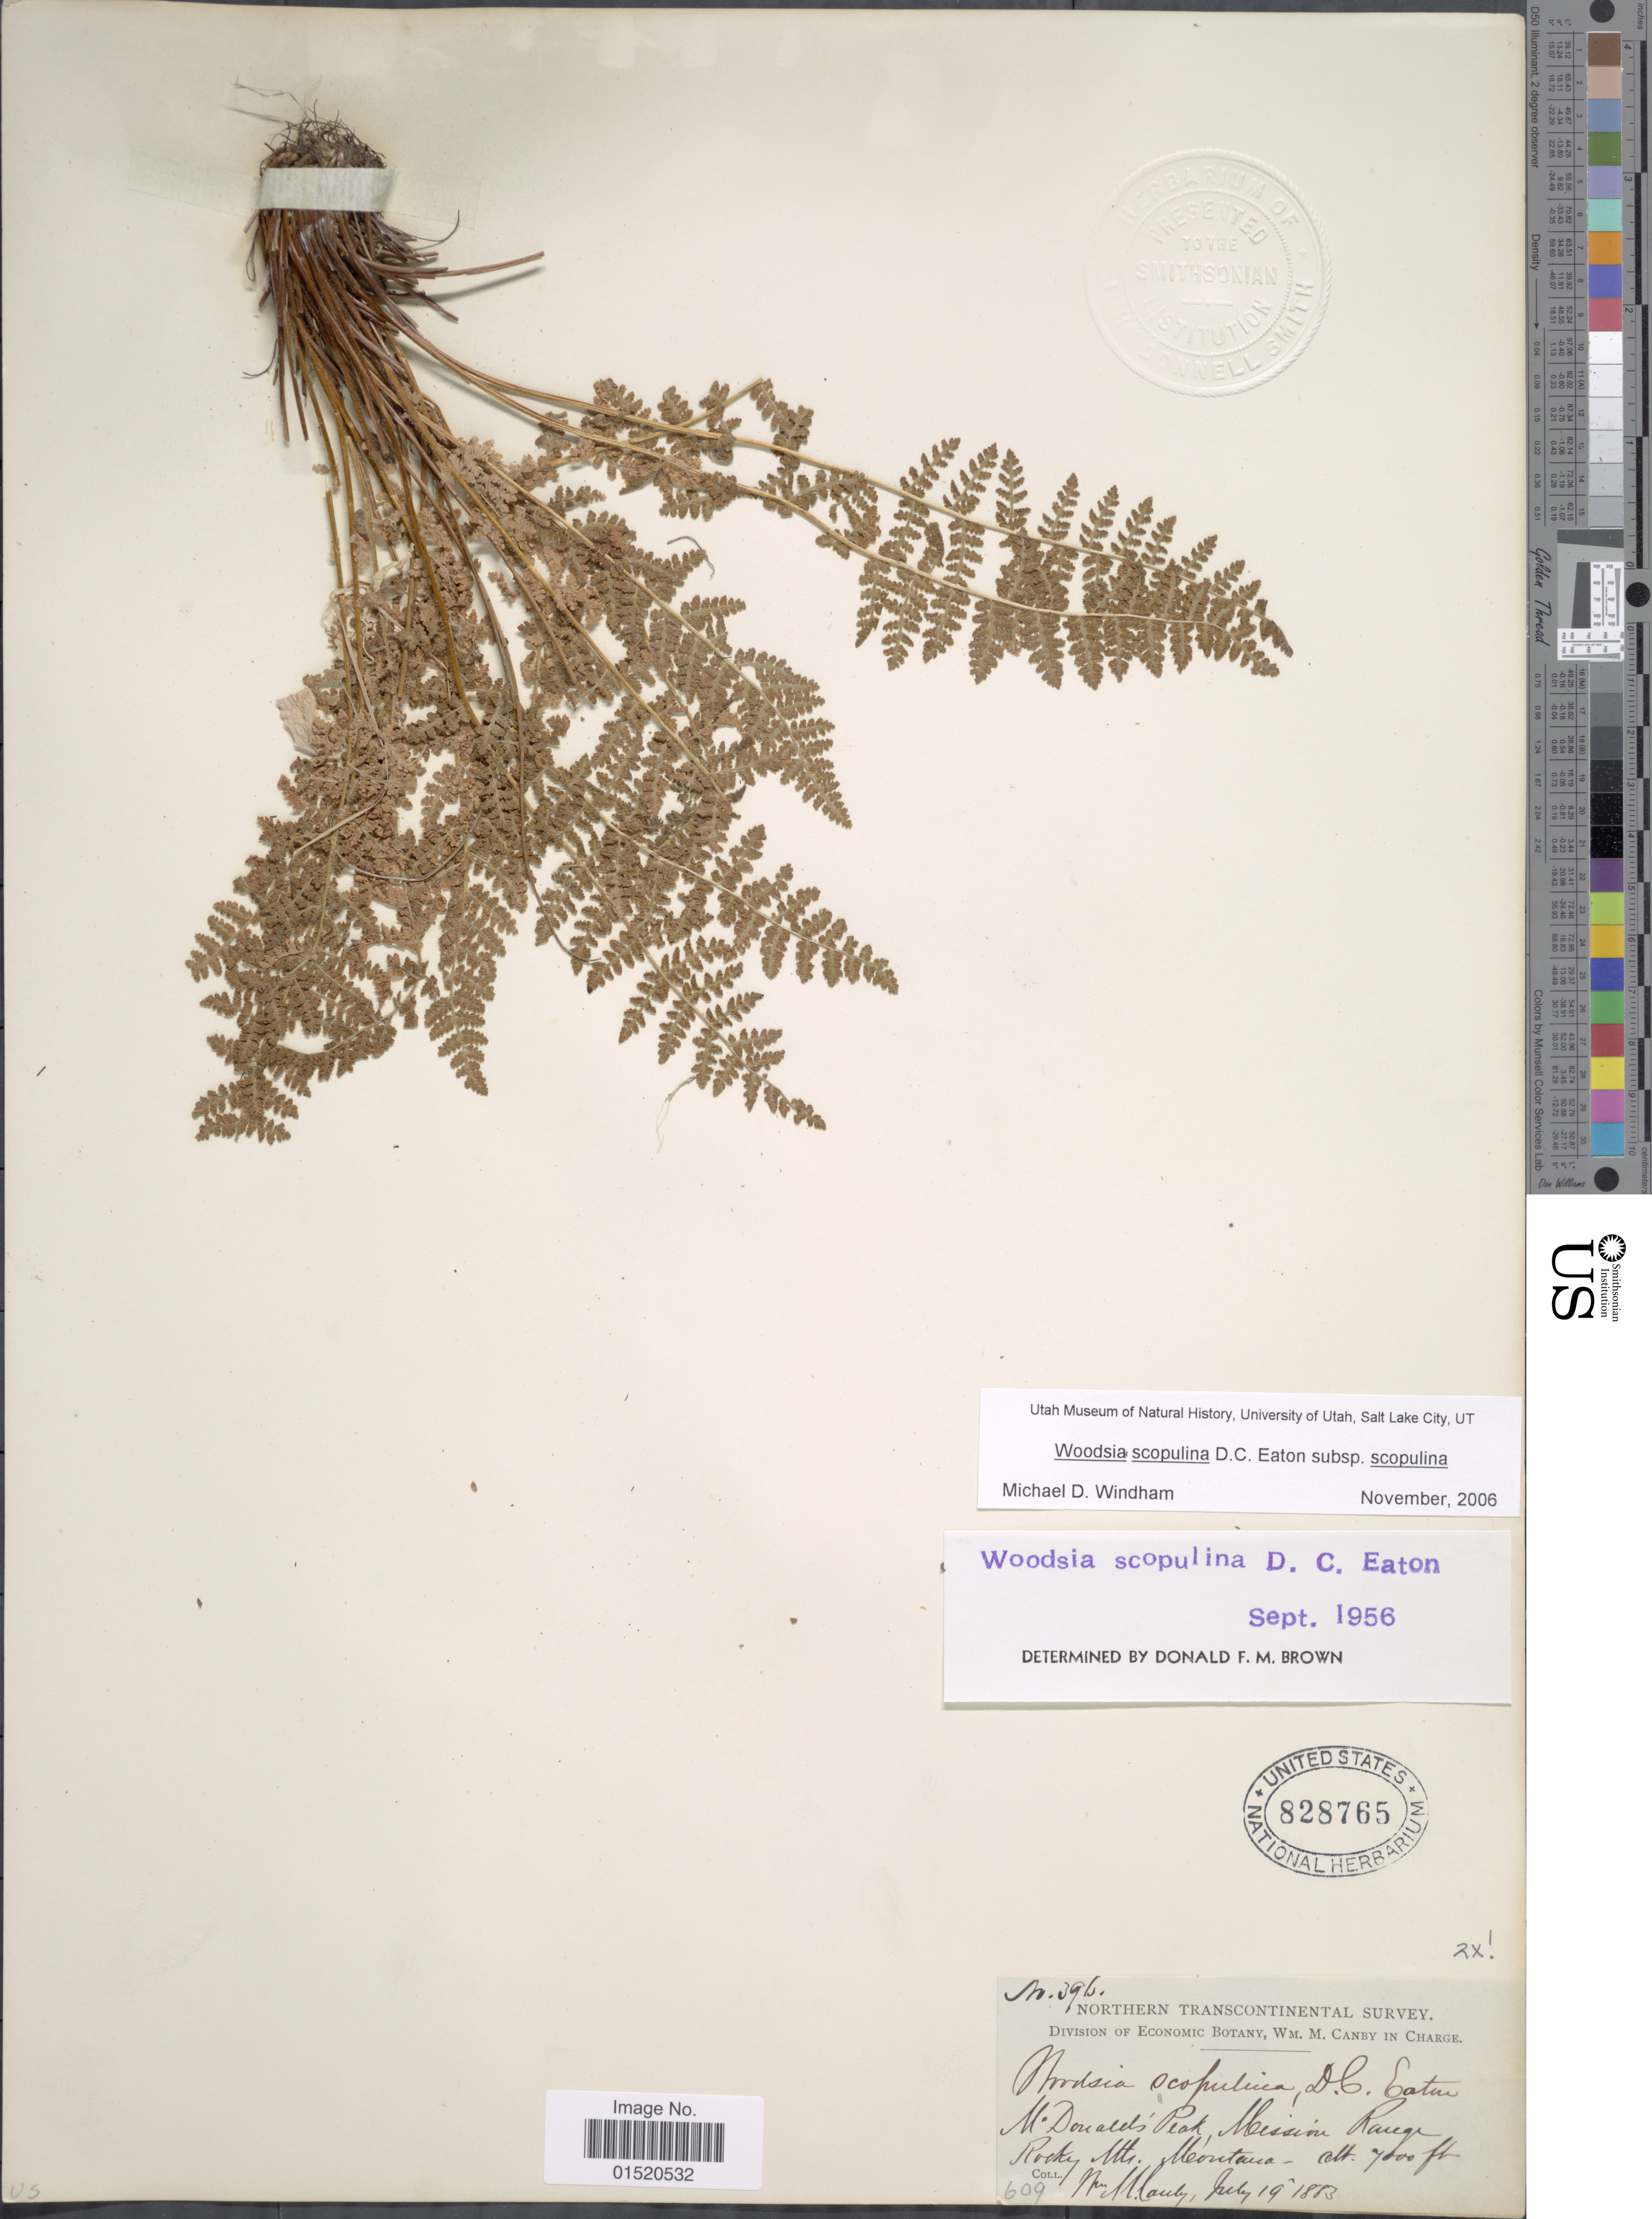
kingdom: Plantae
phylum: Tracheophyta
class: Polypodiopsida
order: Polypodiales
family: Woodsiaceae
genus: Woodsia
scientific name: Woodsia scopulina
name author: D.C. Eaton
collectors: W. M. Canby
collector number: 396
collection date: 1883-07-19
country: United States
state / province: Montana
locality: M Donalds Peak, Mission Range, Rocky Mts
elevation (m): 2134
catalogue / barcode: US 828765